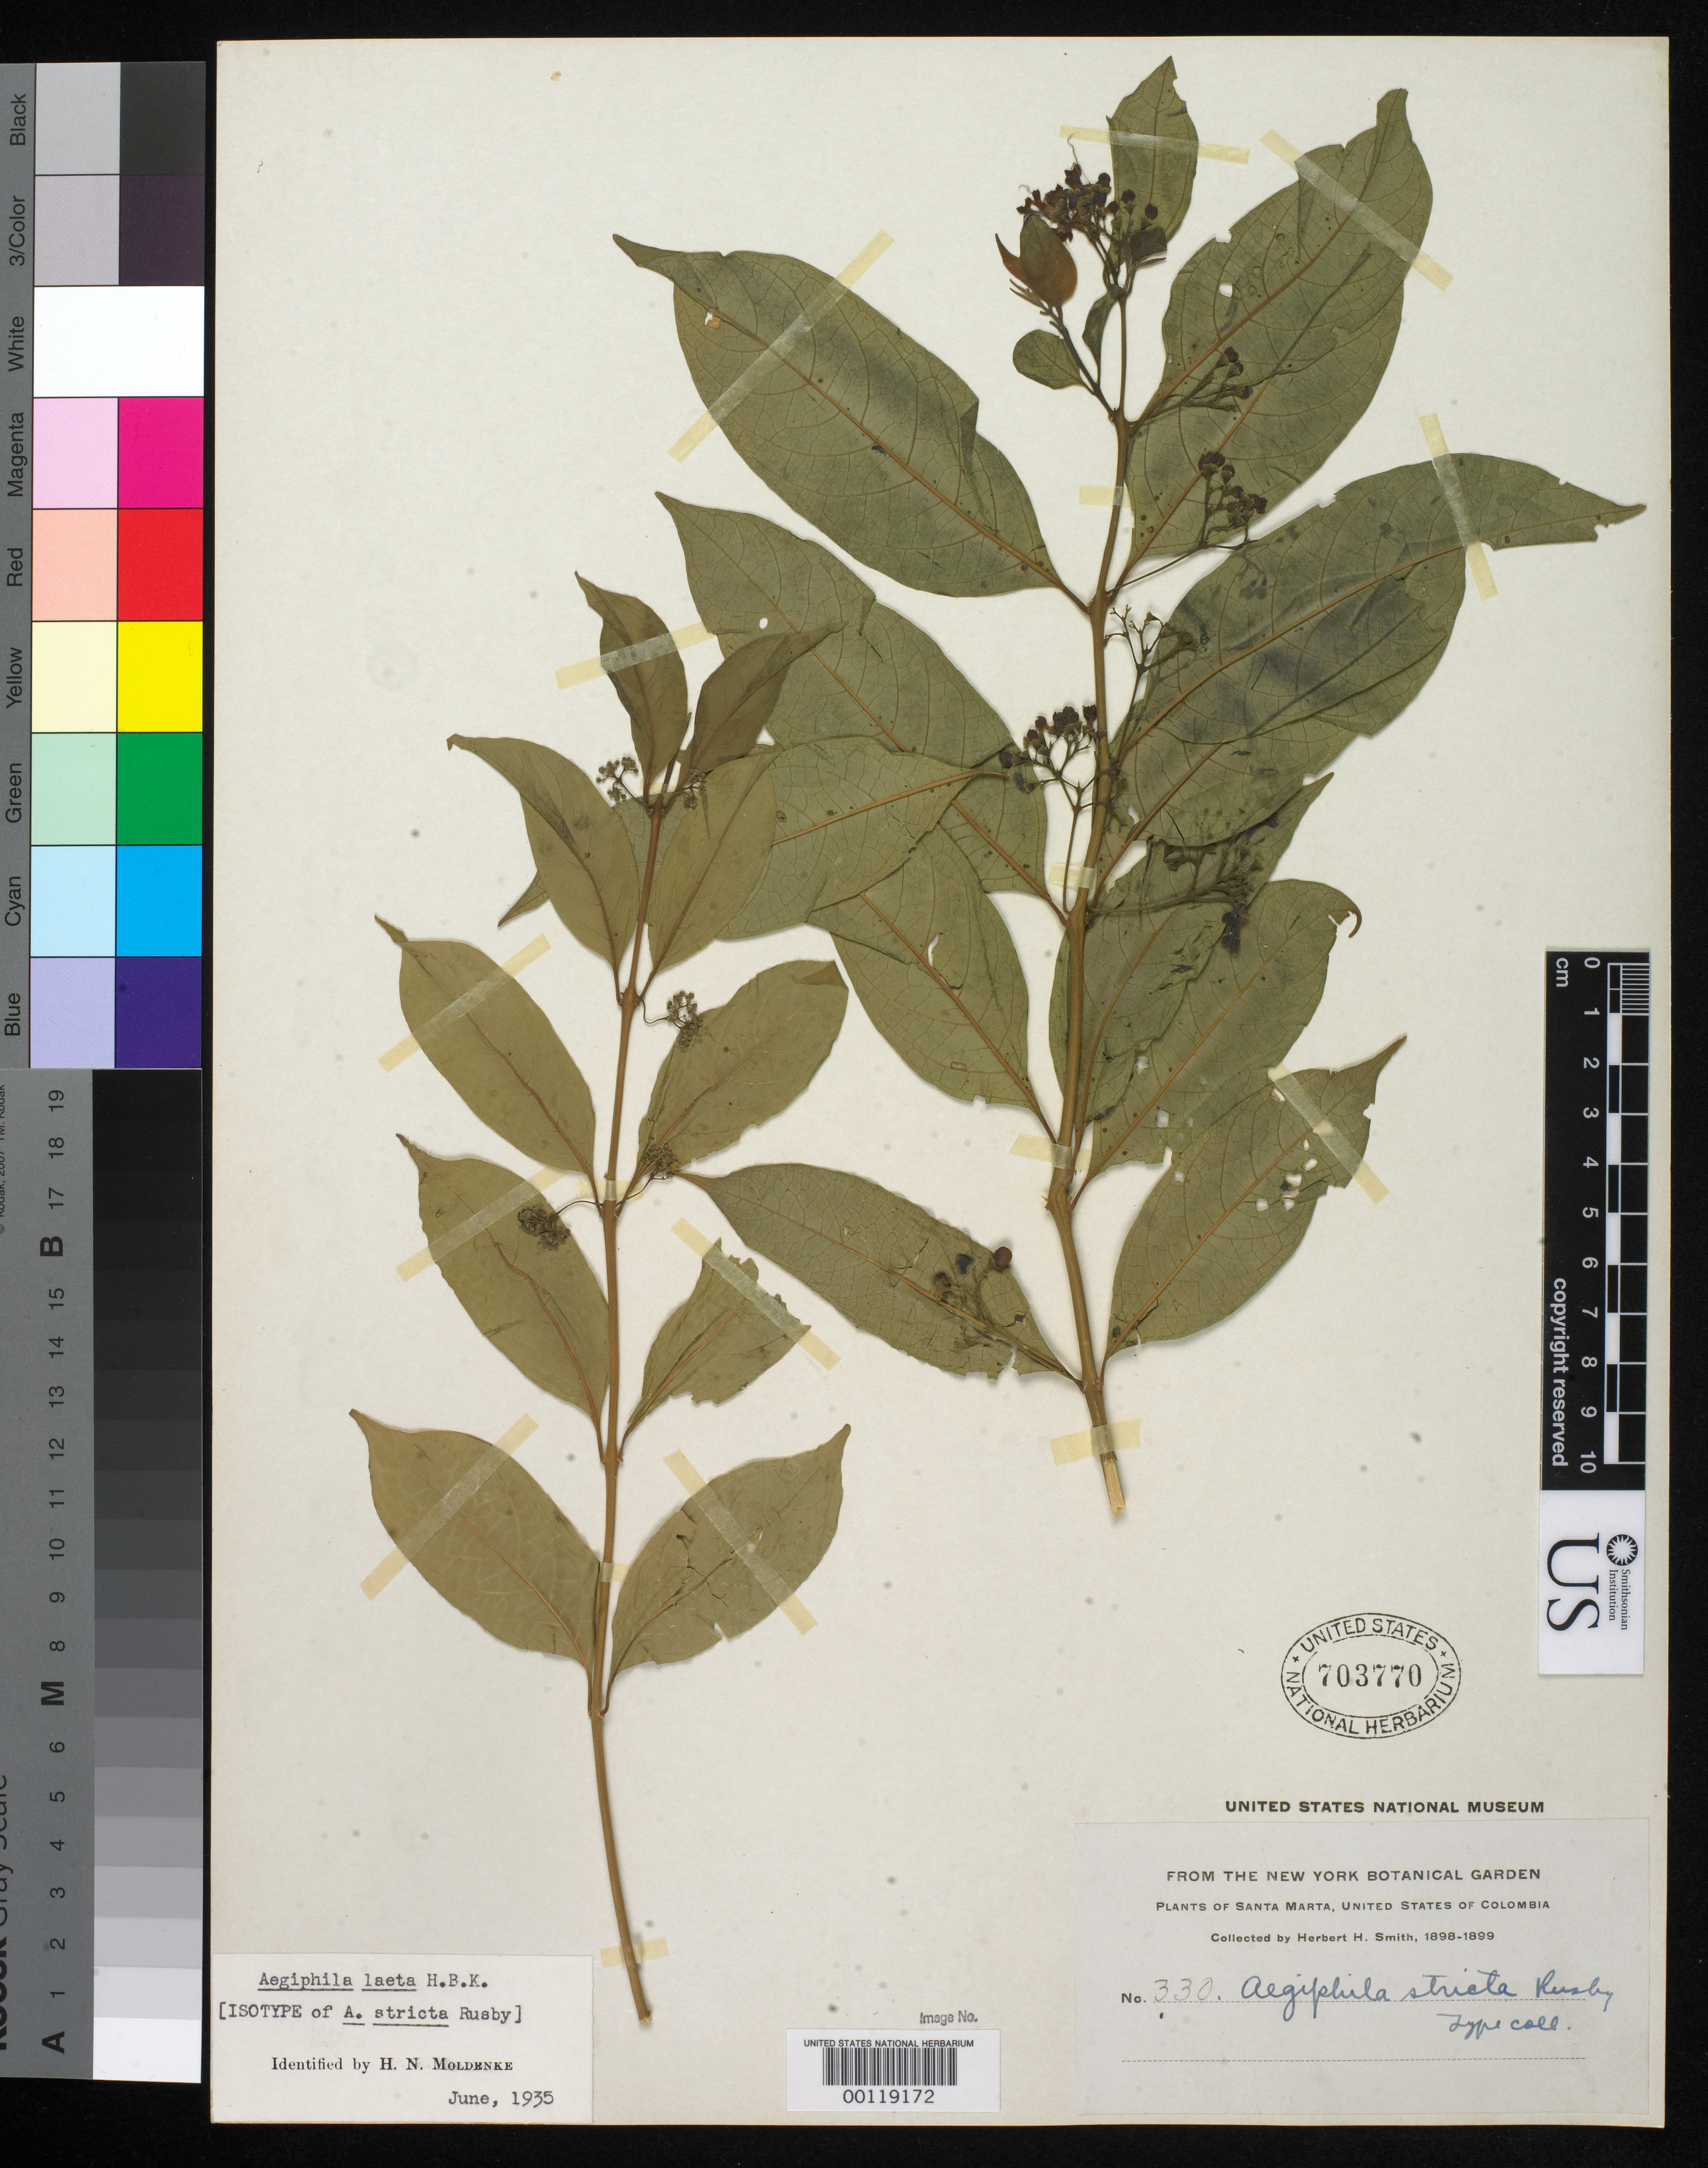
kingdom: Plantae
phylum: Tracheophyta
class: Magnoliopsida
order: Lamiales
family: Lamiaceae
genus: Aegiphila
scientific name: Aegiphila stricta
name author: Rusby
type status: Isotype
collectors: Herbert H. Smith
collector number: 330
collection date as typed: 1898 to -- --- 1899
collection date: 1898/1899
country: Colombia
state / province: Magdalena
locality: Santa Marta.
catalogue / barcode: US 703770